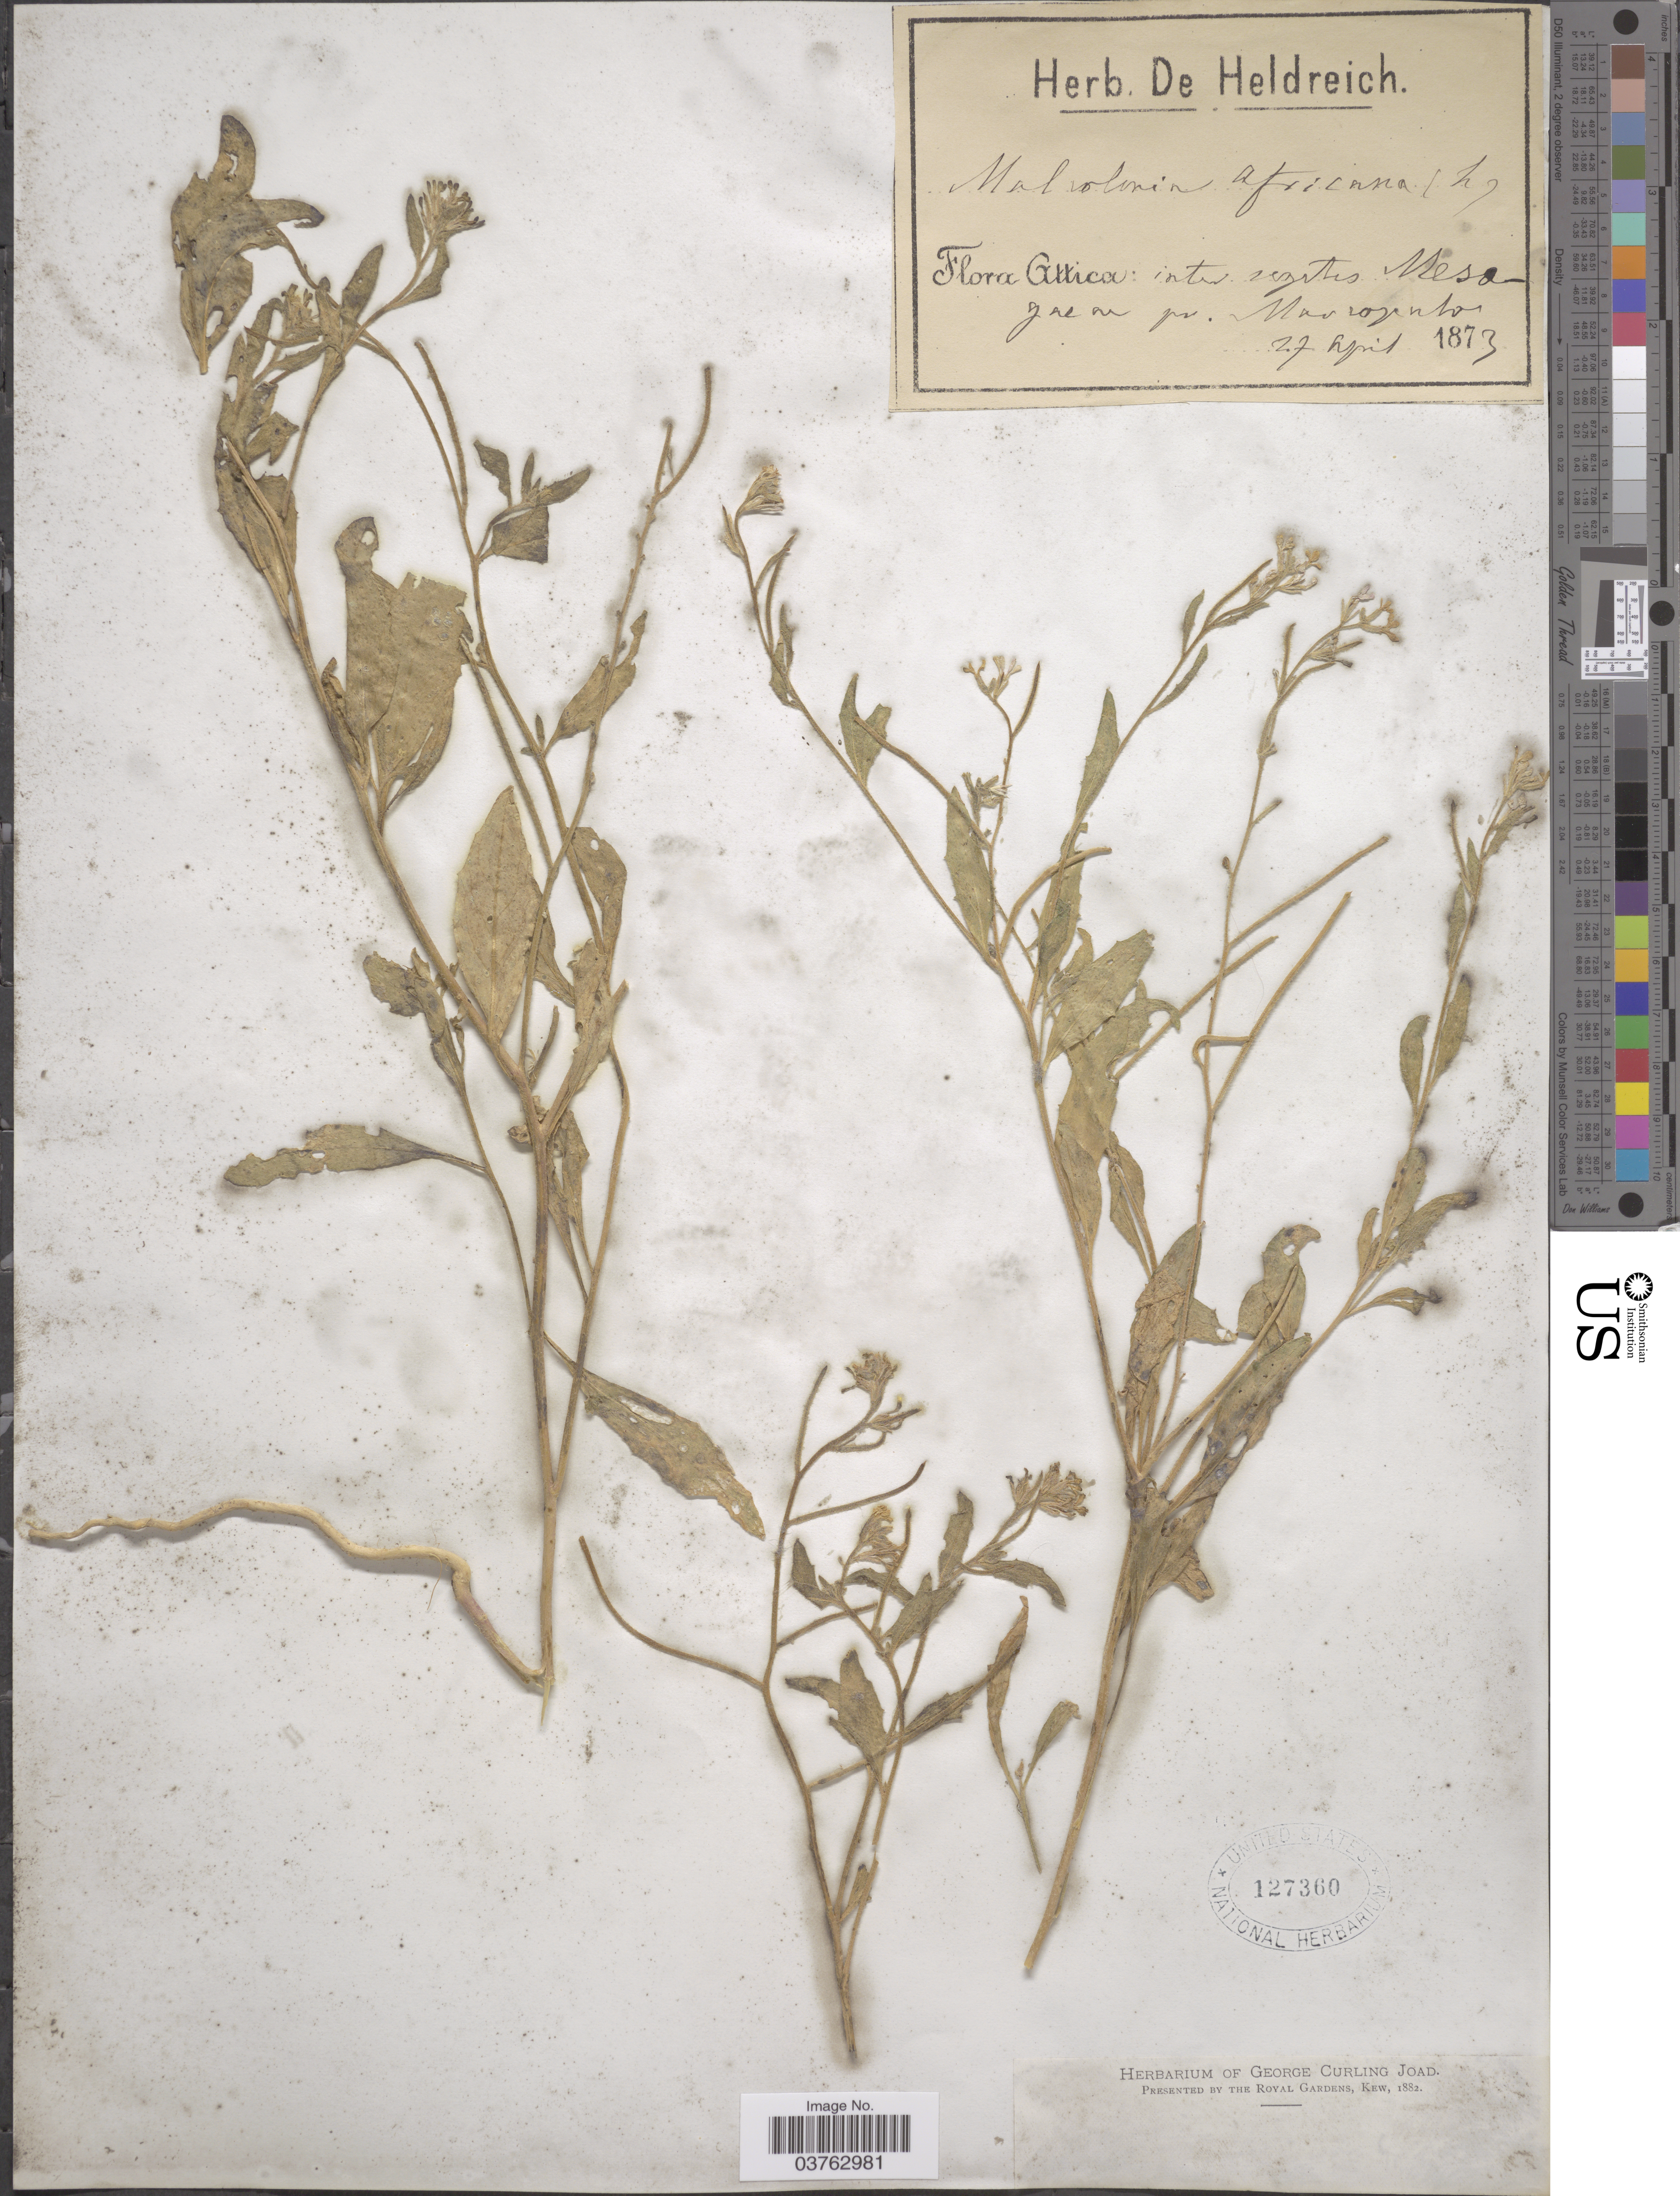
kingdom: Plantae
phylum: Tracheophyta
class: Magnoliopsida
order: Brassicales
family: Brassicaceae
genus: Malcolmia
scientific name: Malcolmia africana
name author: (L.) W.T. Aiton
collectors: ex herb. De Heldreich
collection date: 1873-04-27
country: Greece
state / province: Attica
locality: Inter segetis Mesogaias pr. Markopoulo.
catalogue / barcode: US 127360